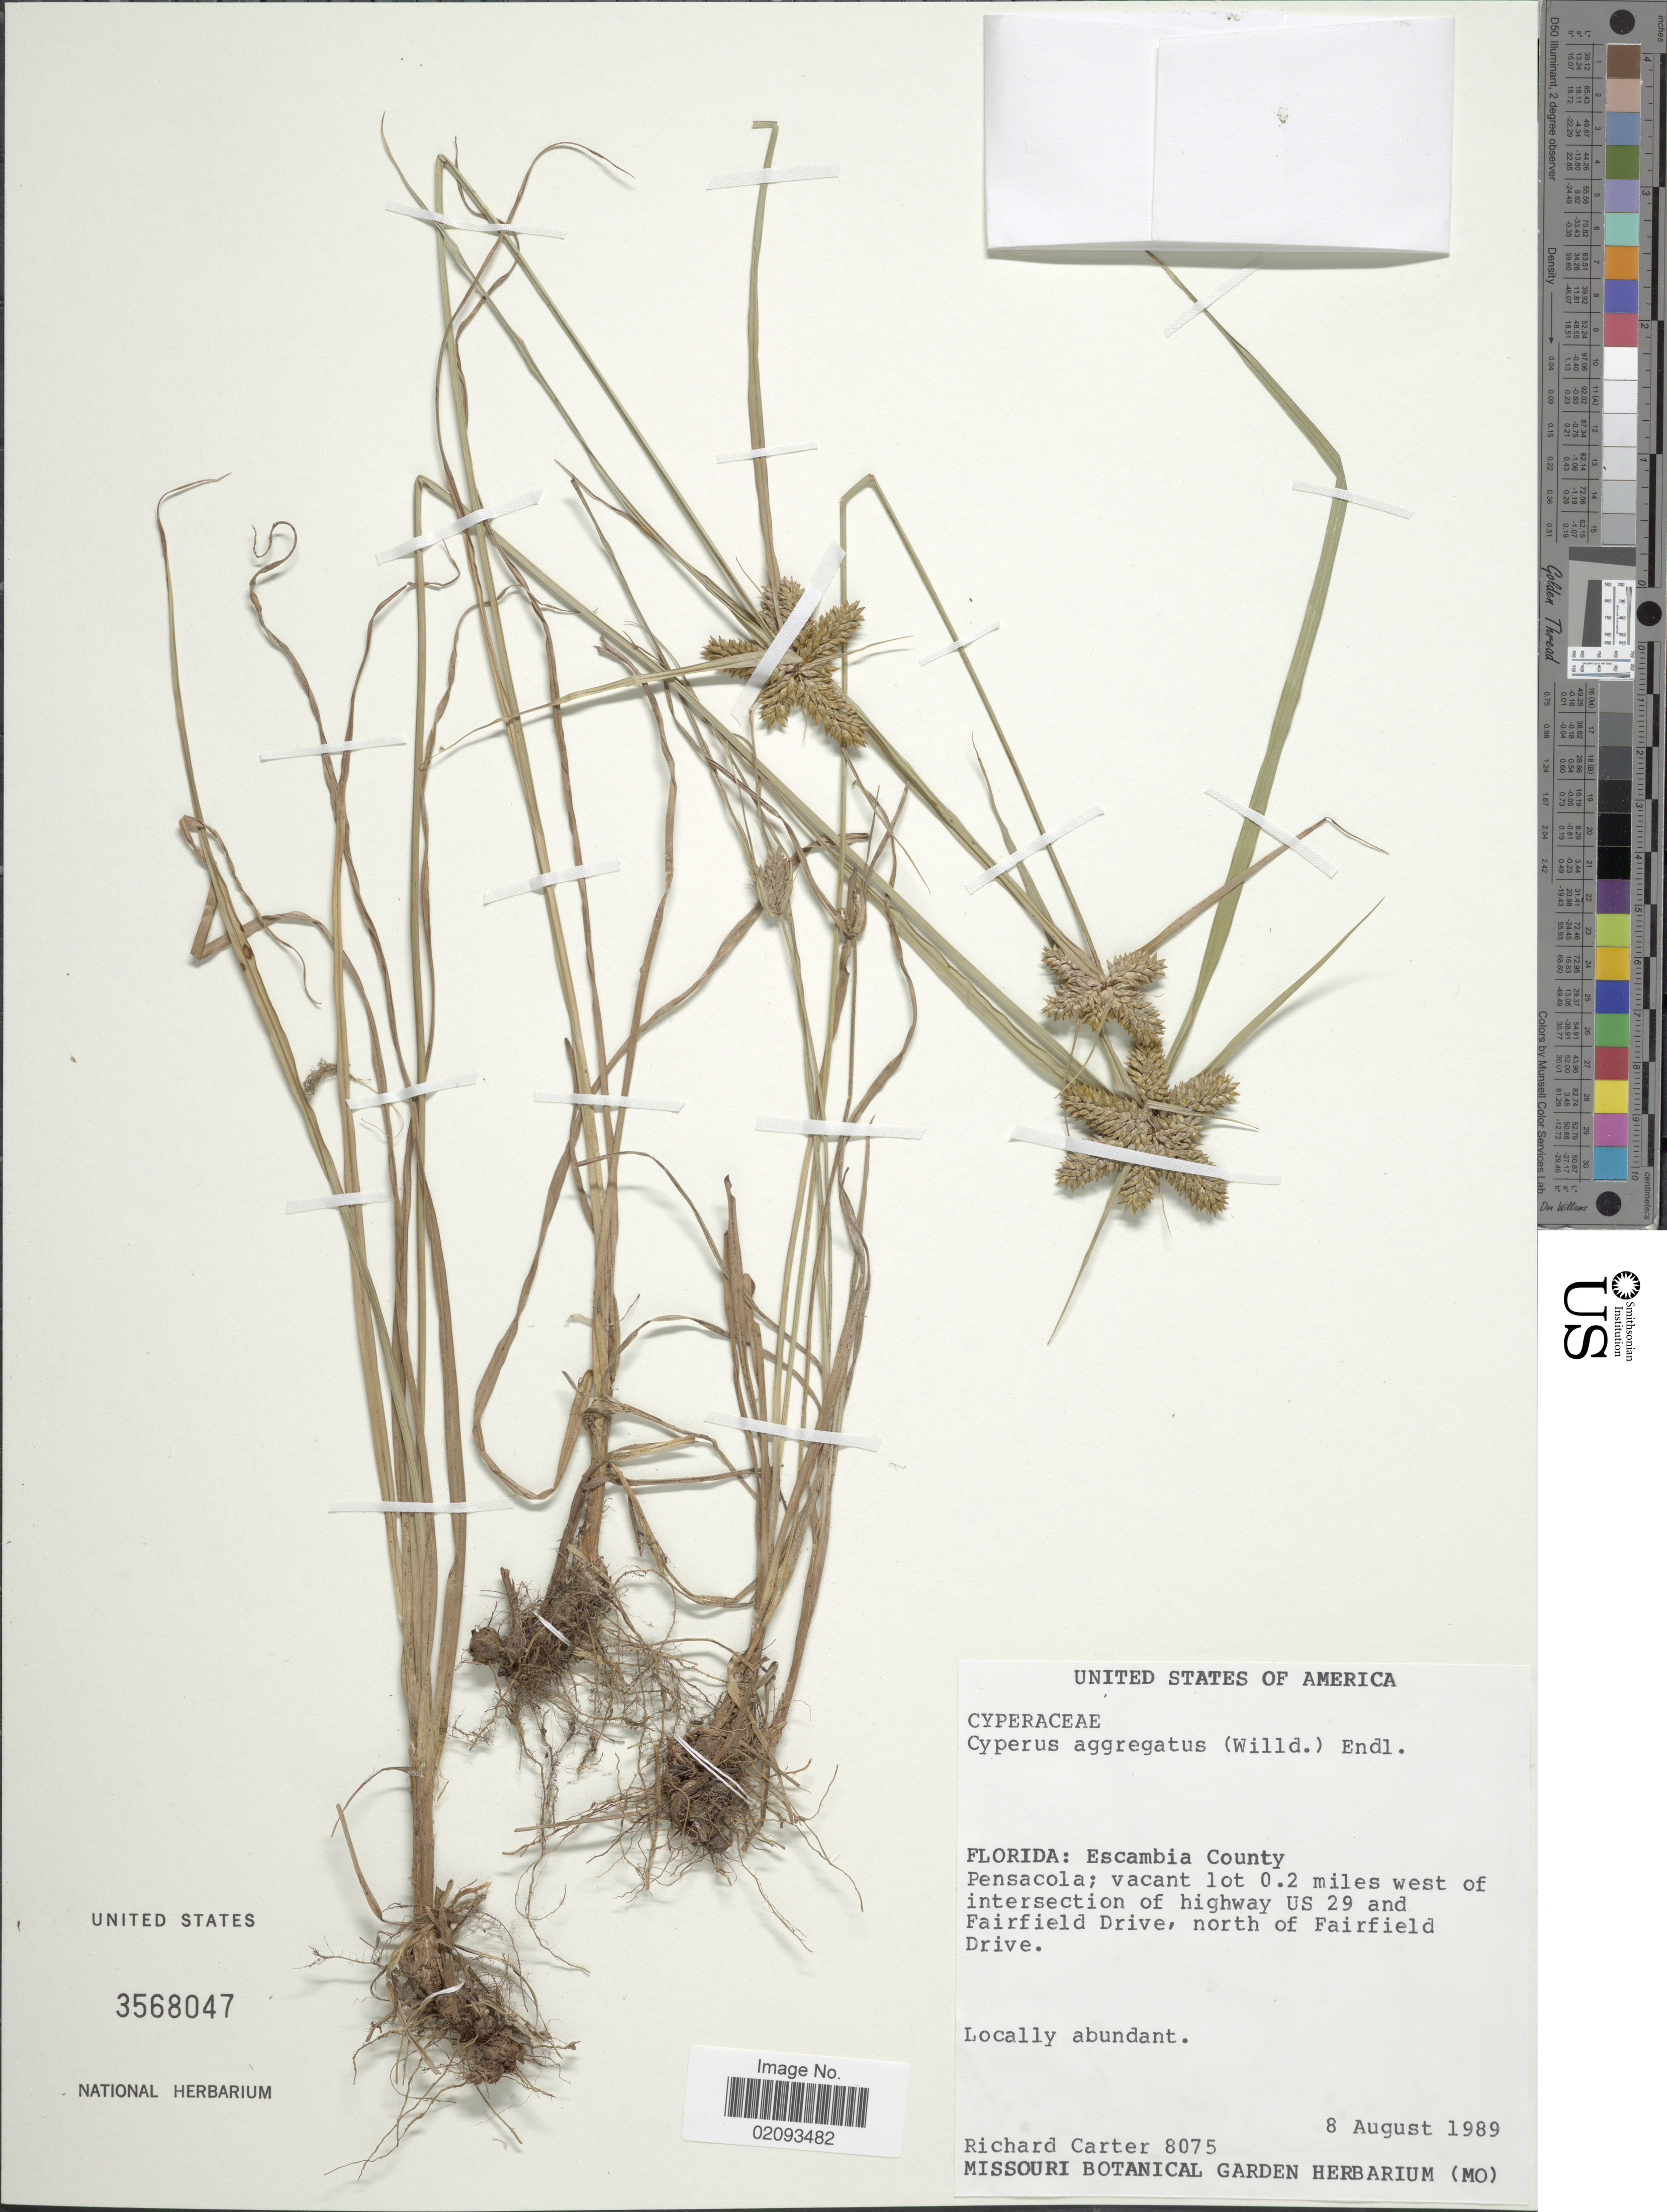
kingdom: Plantae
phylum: Tracheophyta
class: Liliopsida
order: Poales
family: Cyperaceae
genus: Cyperus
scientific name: Cyperus aggregatus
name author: (Willd.) Endl.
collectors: R. Carter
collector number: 8075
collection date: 1989-08-08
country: United States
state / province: Florida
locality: Escambia County, Pensacola, vacant lot 0.2 miles west of intersection of highway US 29 and Fairfield Drive, north of Fairfield Drive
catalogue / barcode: US 3568047